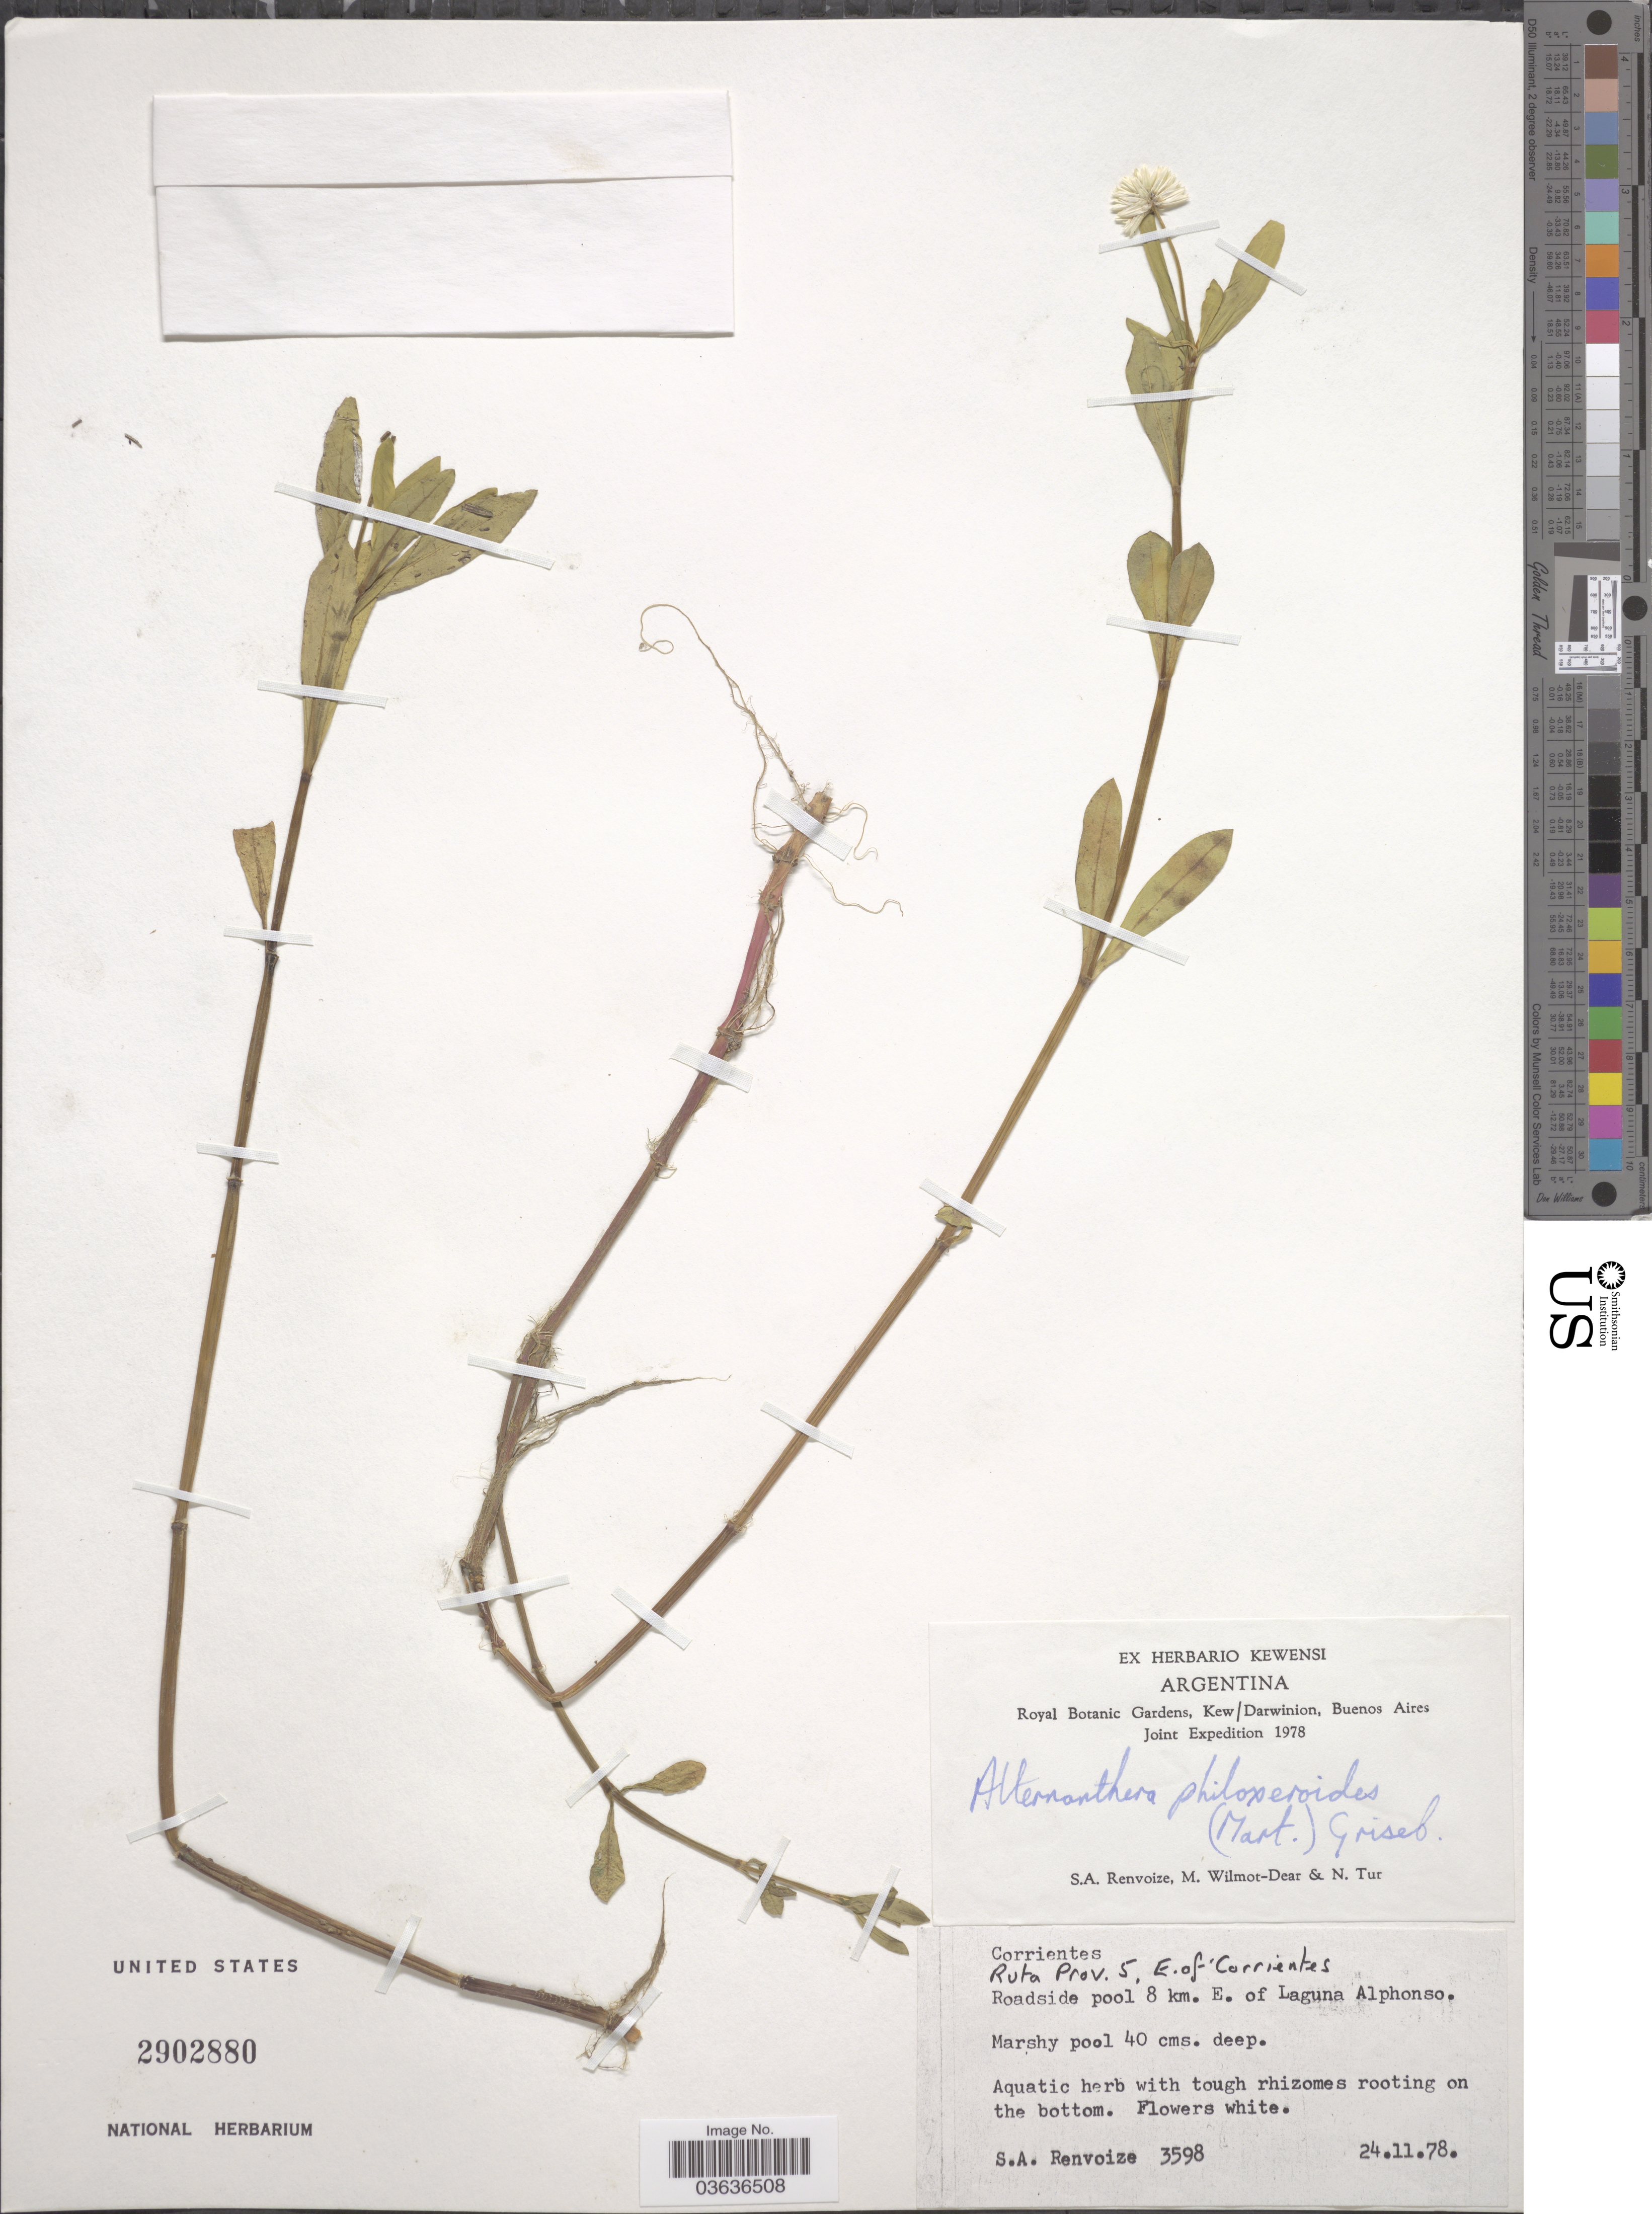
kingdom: Plantae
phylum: Tracheophyta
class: Magnoliopsida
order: Caryophyllales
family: Amaranthaceae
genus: Alternanthera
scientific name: Alternanthera philoxeroides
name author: (Mart.) Griseb.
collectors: S. A. Renvoize, M. Wilmot-Dear & N. Tur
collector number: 3598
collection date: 1978-11-24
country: Argentina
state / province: Corrientes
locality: Ruta Prov. 5, E. of Corrientes. Roadside pool 8 km. E. of Laguna Alphonso.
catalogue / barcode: US 2902880